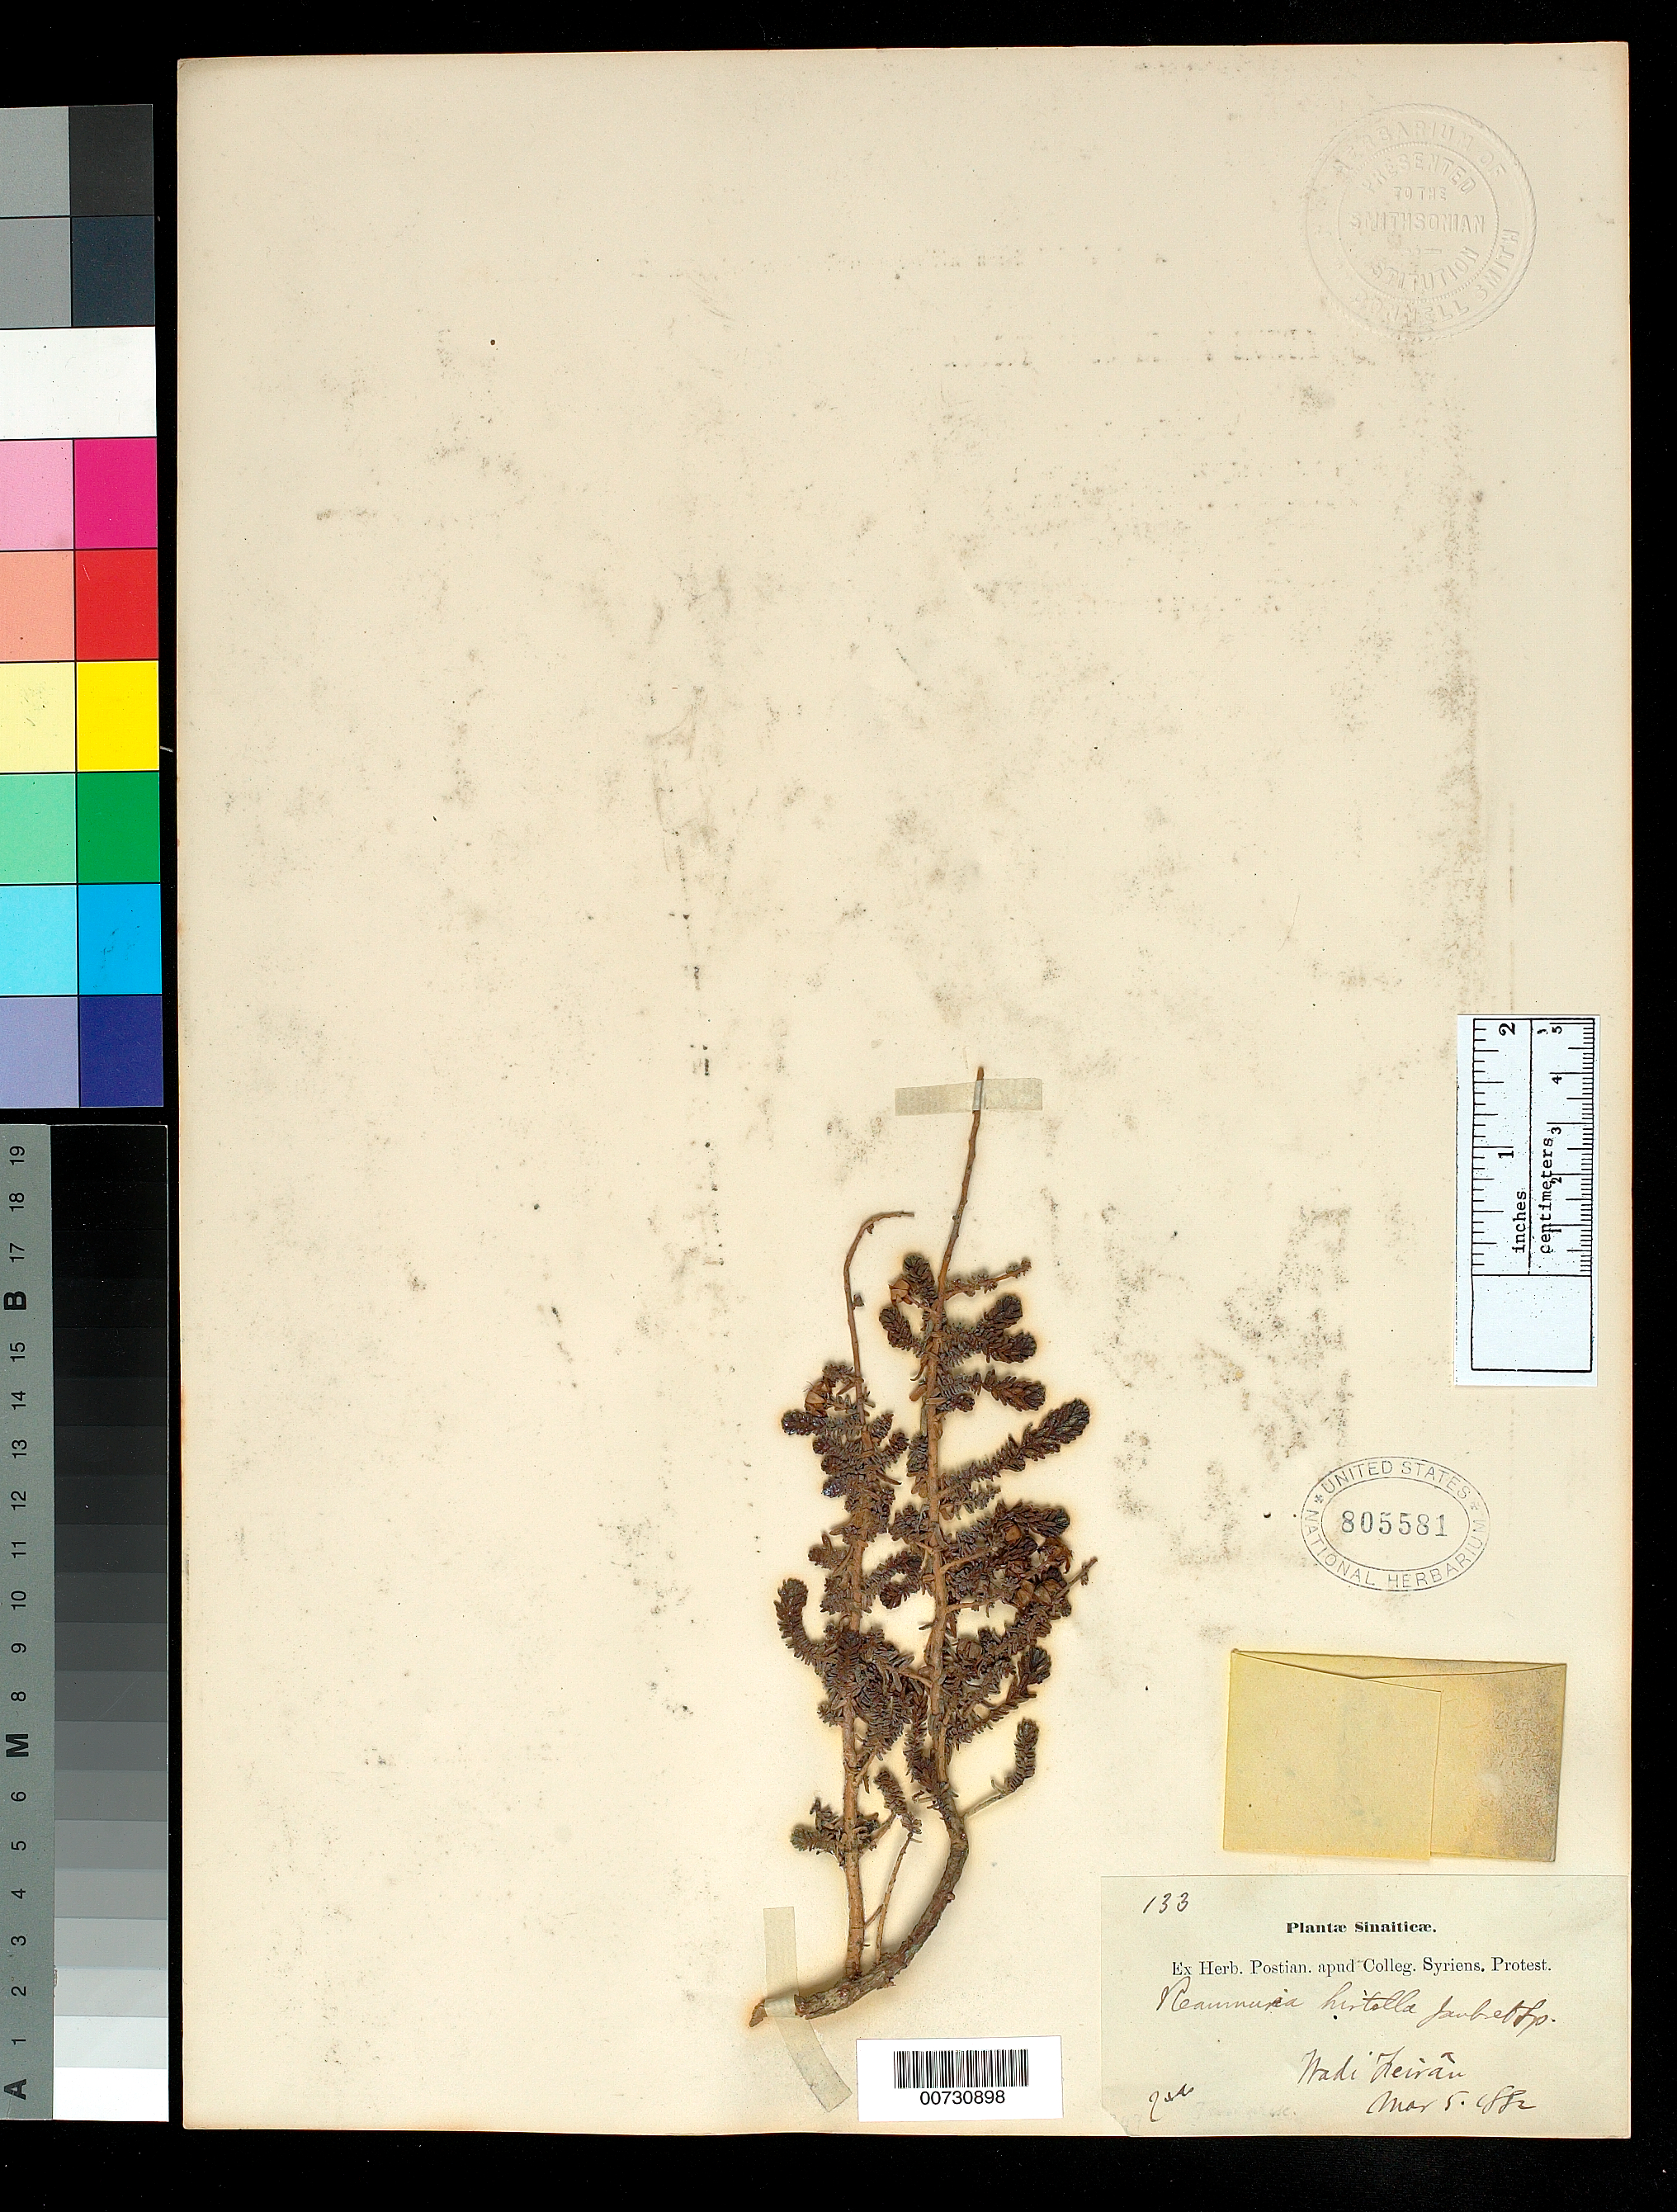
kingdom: Plantae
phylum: Tracheophyta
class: Magnoliopsida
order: Caryophyllales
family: Tamaricaceae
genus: Reaumuria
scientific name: Reaumuria hirtella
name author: Jaub. & Spach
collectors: ex herb. Postian. apud Colleg. Syriens. Protest. USE "Fannie P. A. Shepard" (10308853) AS PRIMARY COLLECTOR INSTEAD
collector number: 133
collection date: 1882-02-05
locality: Sinaiticæ. Wadi [illegible text].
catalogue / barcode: US 805581